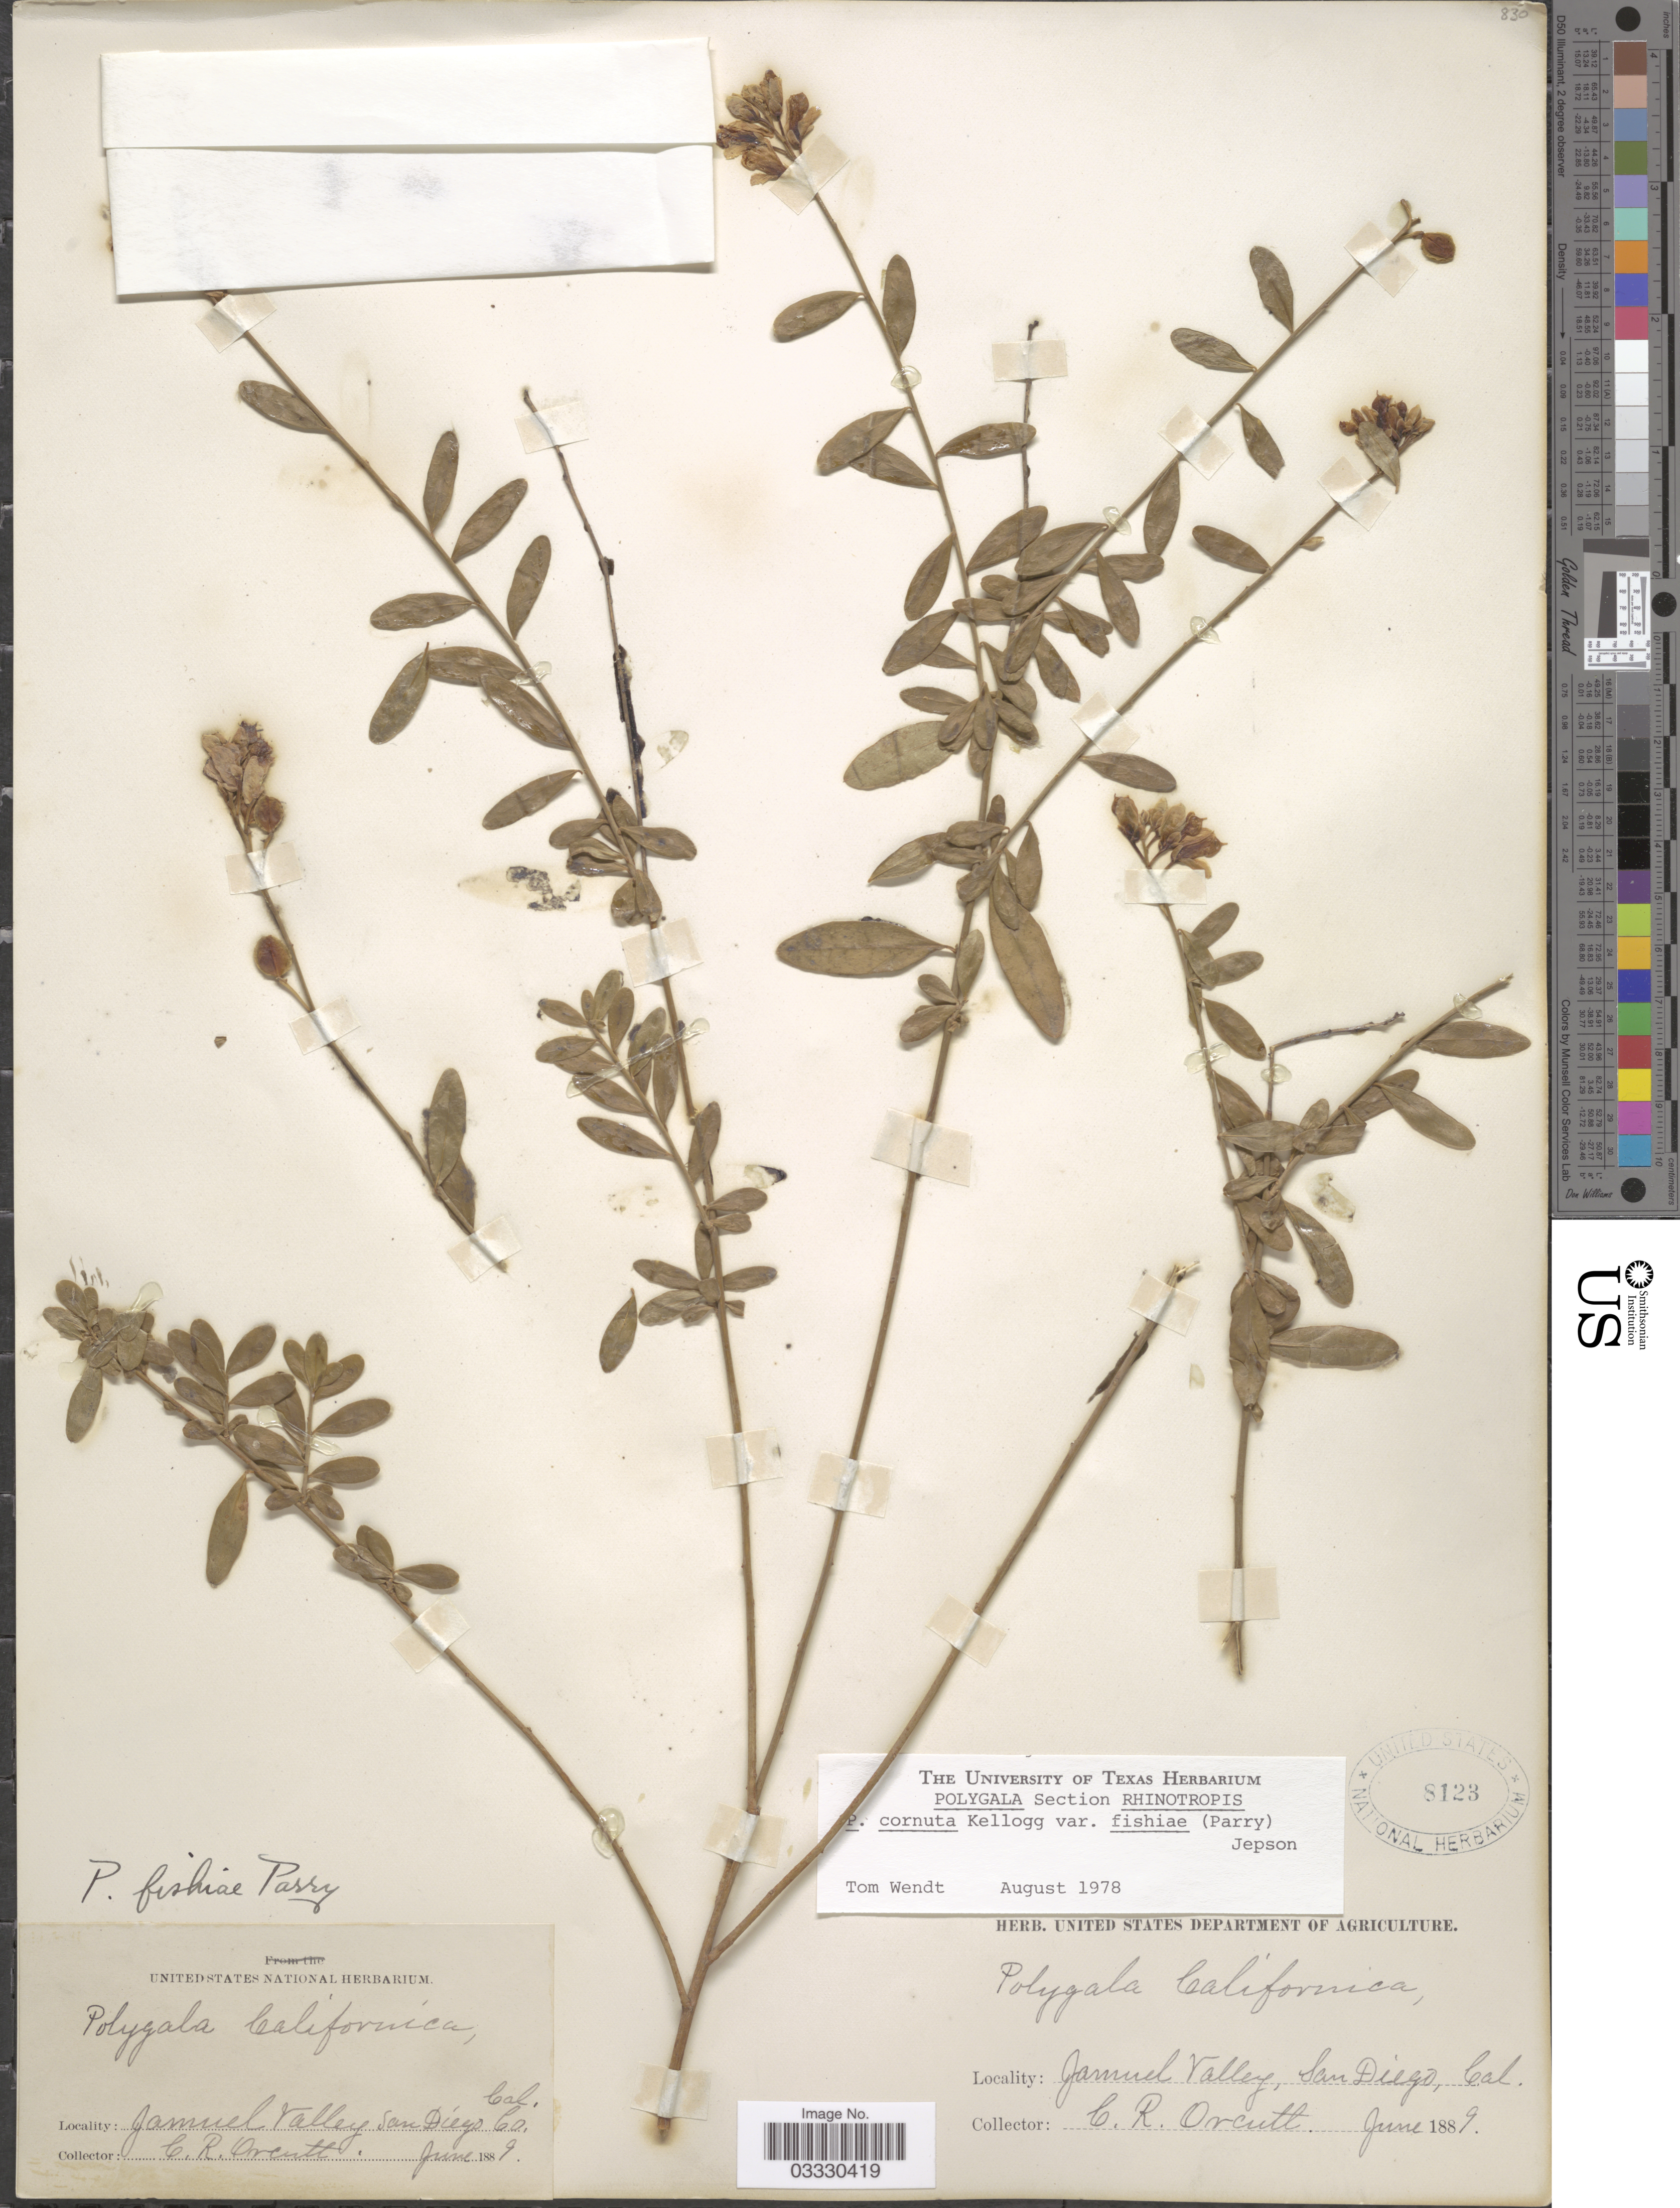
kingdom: Plantae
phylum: Tracheophyta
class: Magnoliopsida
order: Fabales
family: Polygalaceae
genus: Rhinotropis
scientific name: Rhinotropis cornuta var. fishiae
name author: (Parry) J.R. Abbott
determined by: Strong, Mark T., (BOT), Smithsonian Institution - National Museum of Natural History (UNITED STATES)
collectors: C. R. Orcutt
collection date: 1889-06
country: United States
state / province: California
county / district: San Diego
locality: Jamuel Valley, San Diego Co.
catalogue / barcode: US 8123